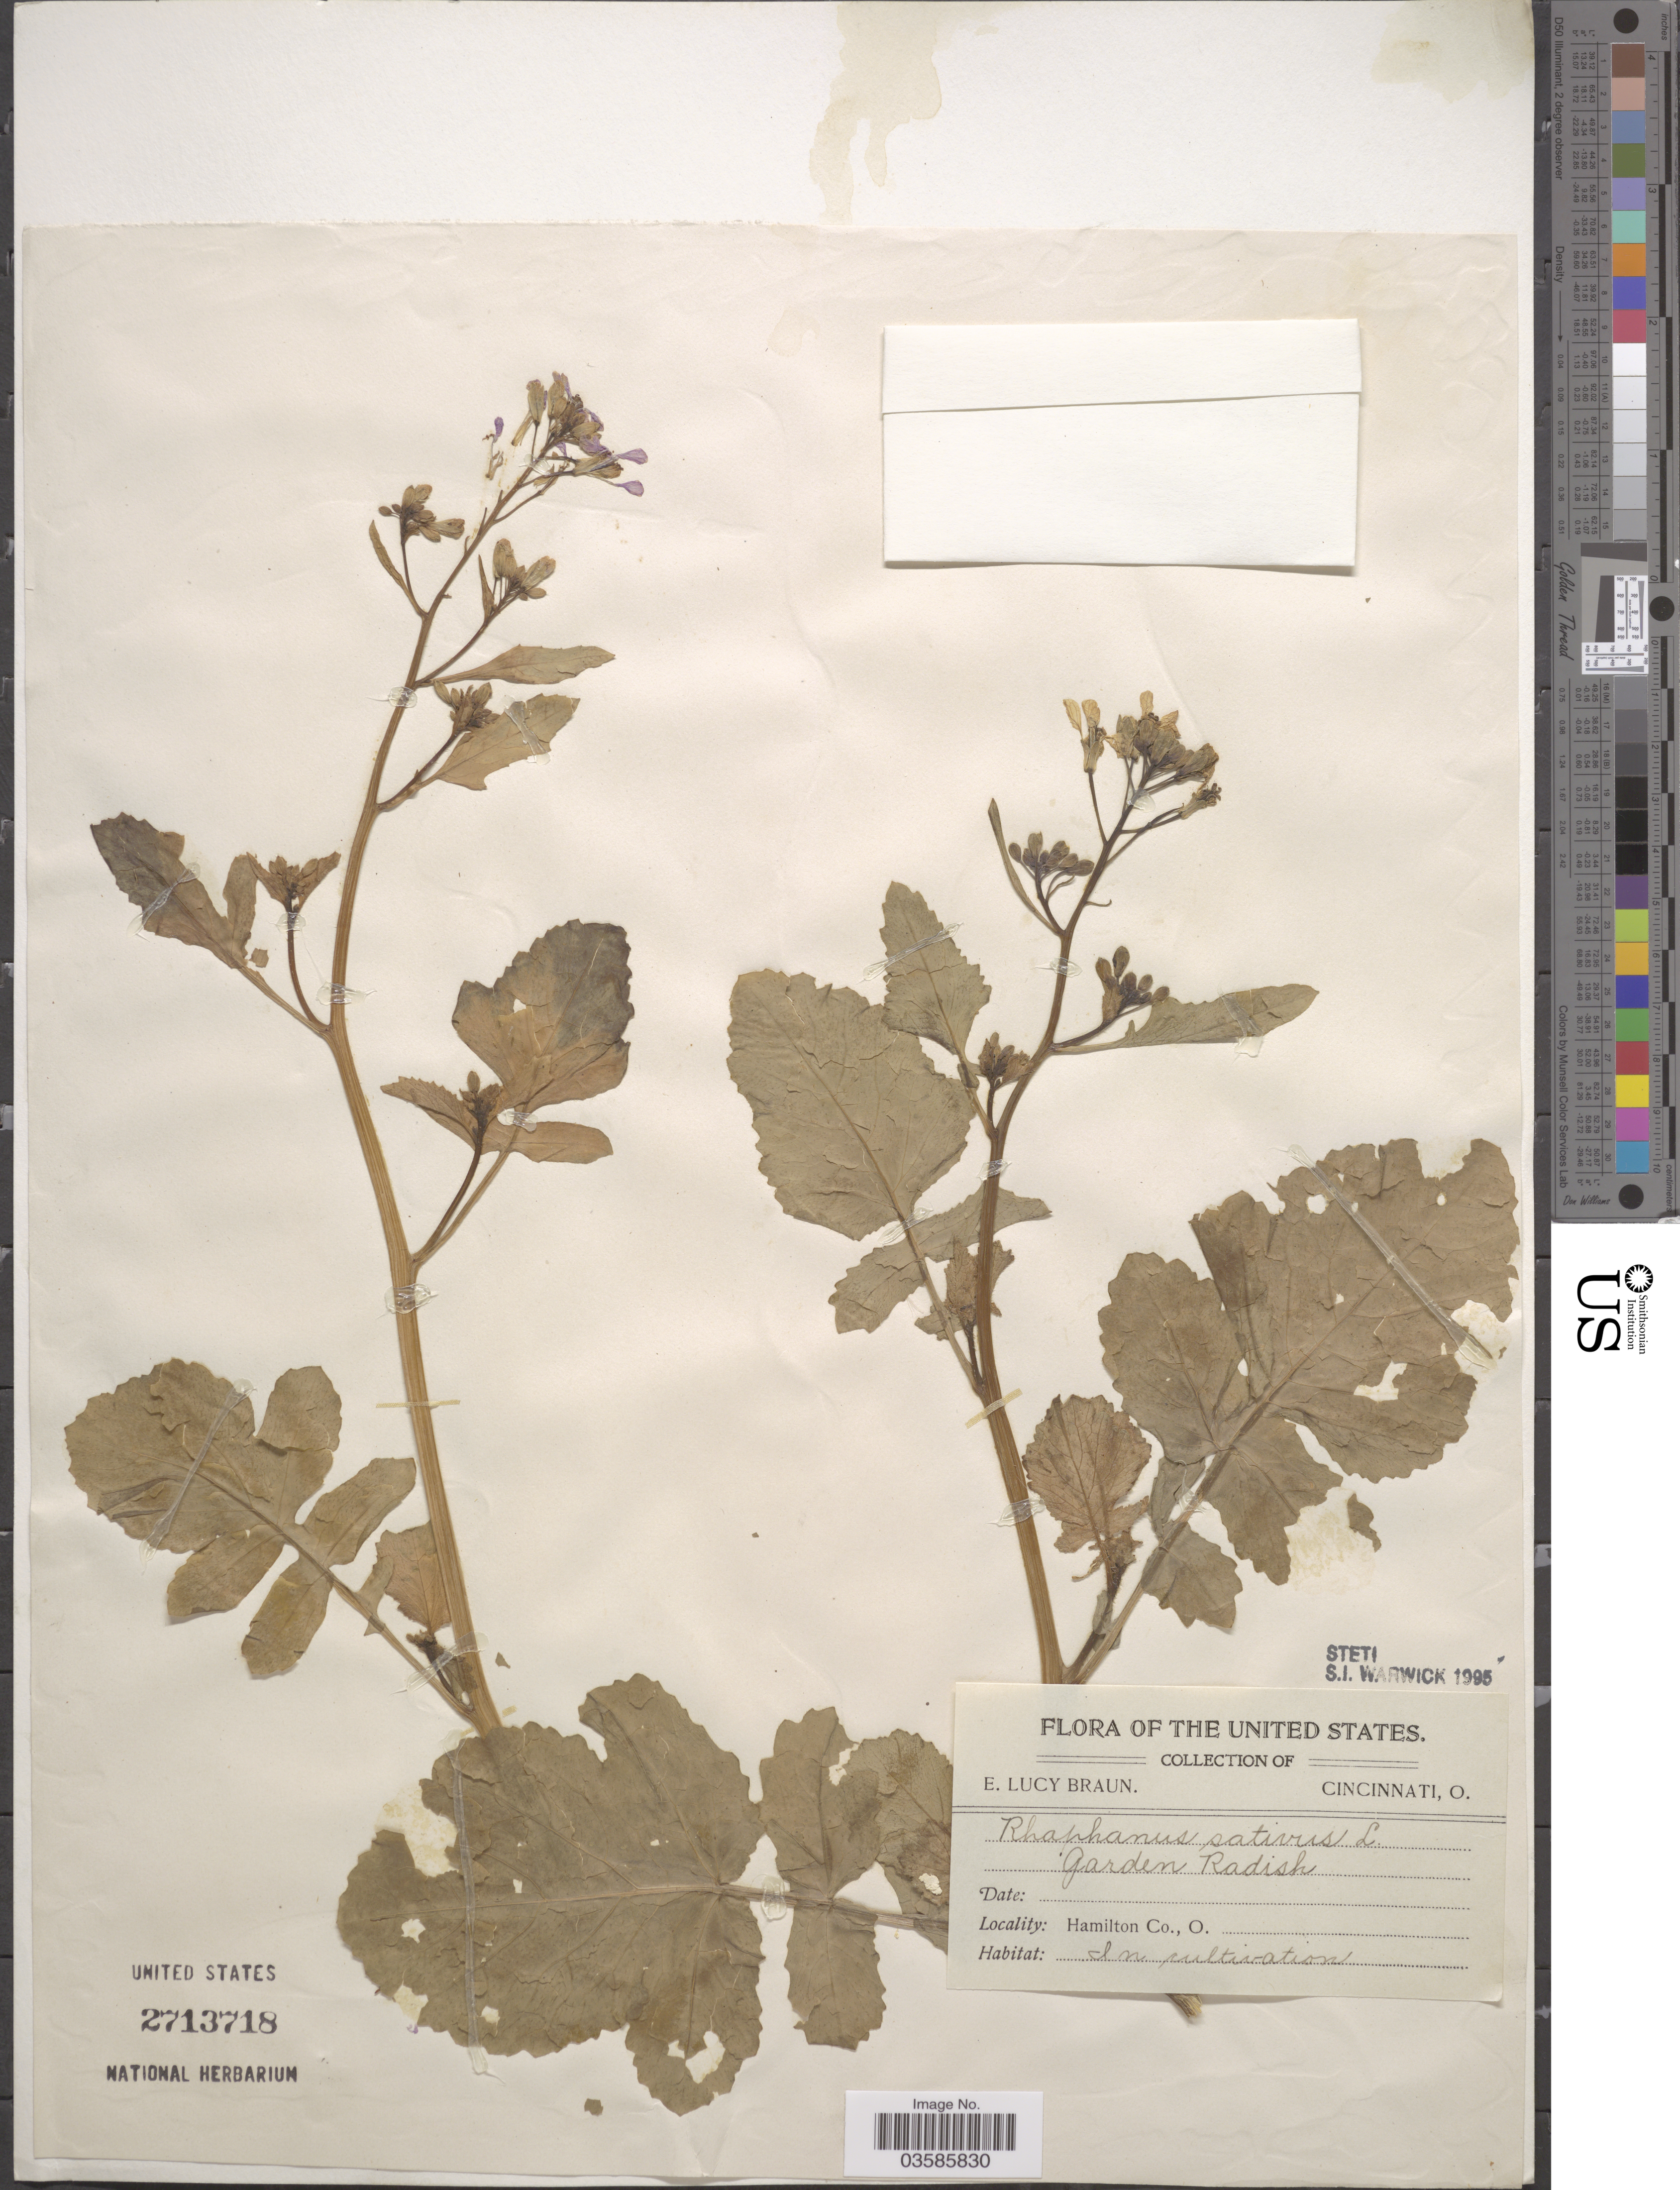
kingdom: Plantae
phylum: Tracheophyta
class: Magnoliopsida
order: Brassicales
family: Brassicaceae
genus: Raphanus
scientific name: Raphanus sativus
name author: L.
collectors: E. L. Braun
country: United States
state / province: Ohio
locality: Hamilton Co.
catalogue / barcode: US 2713718